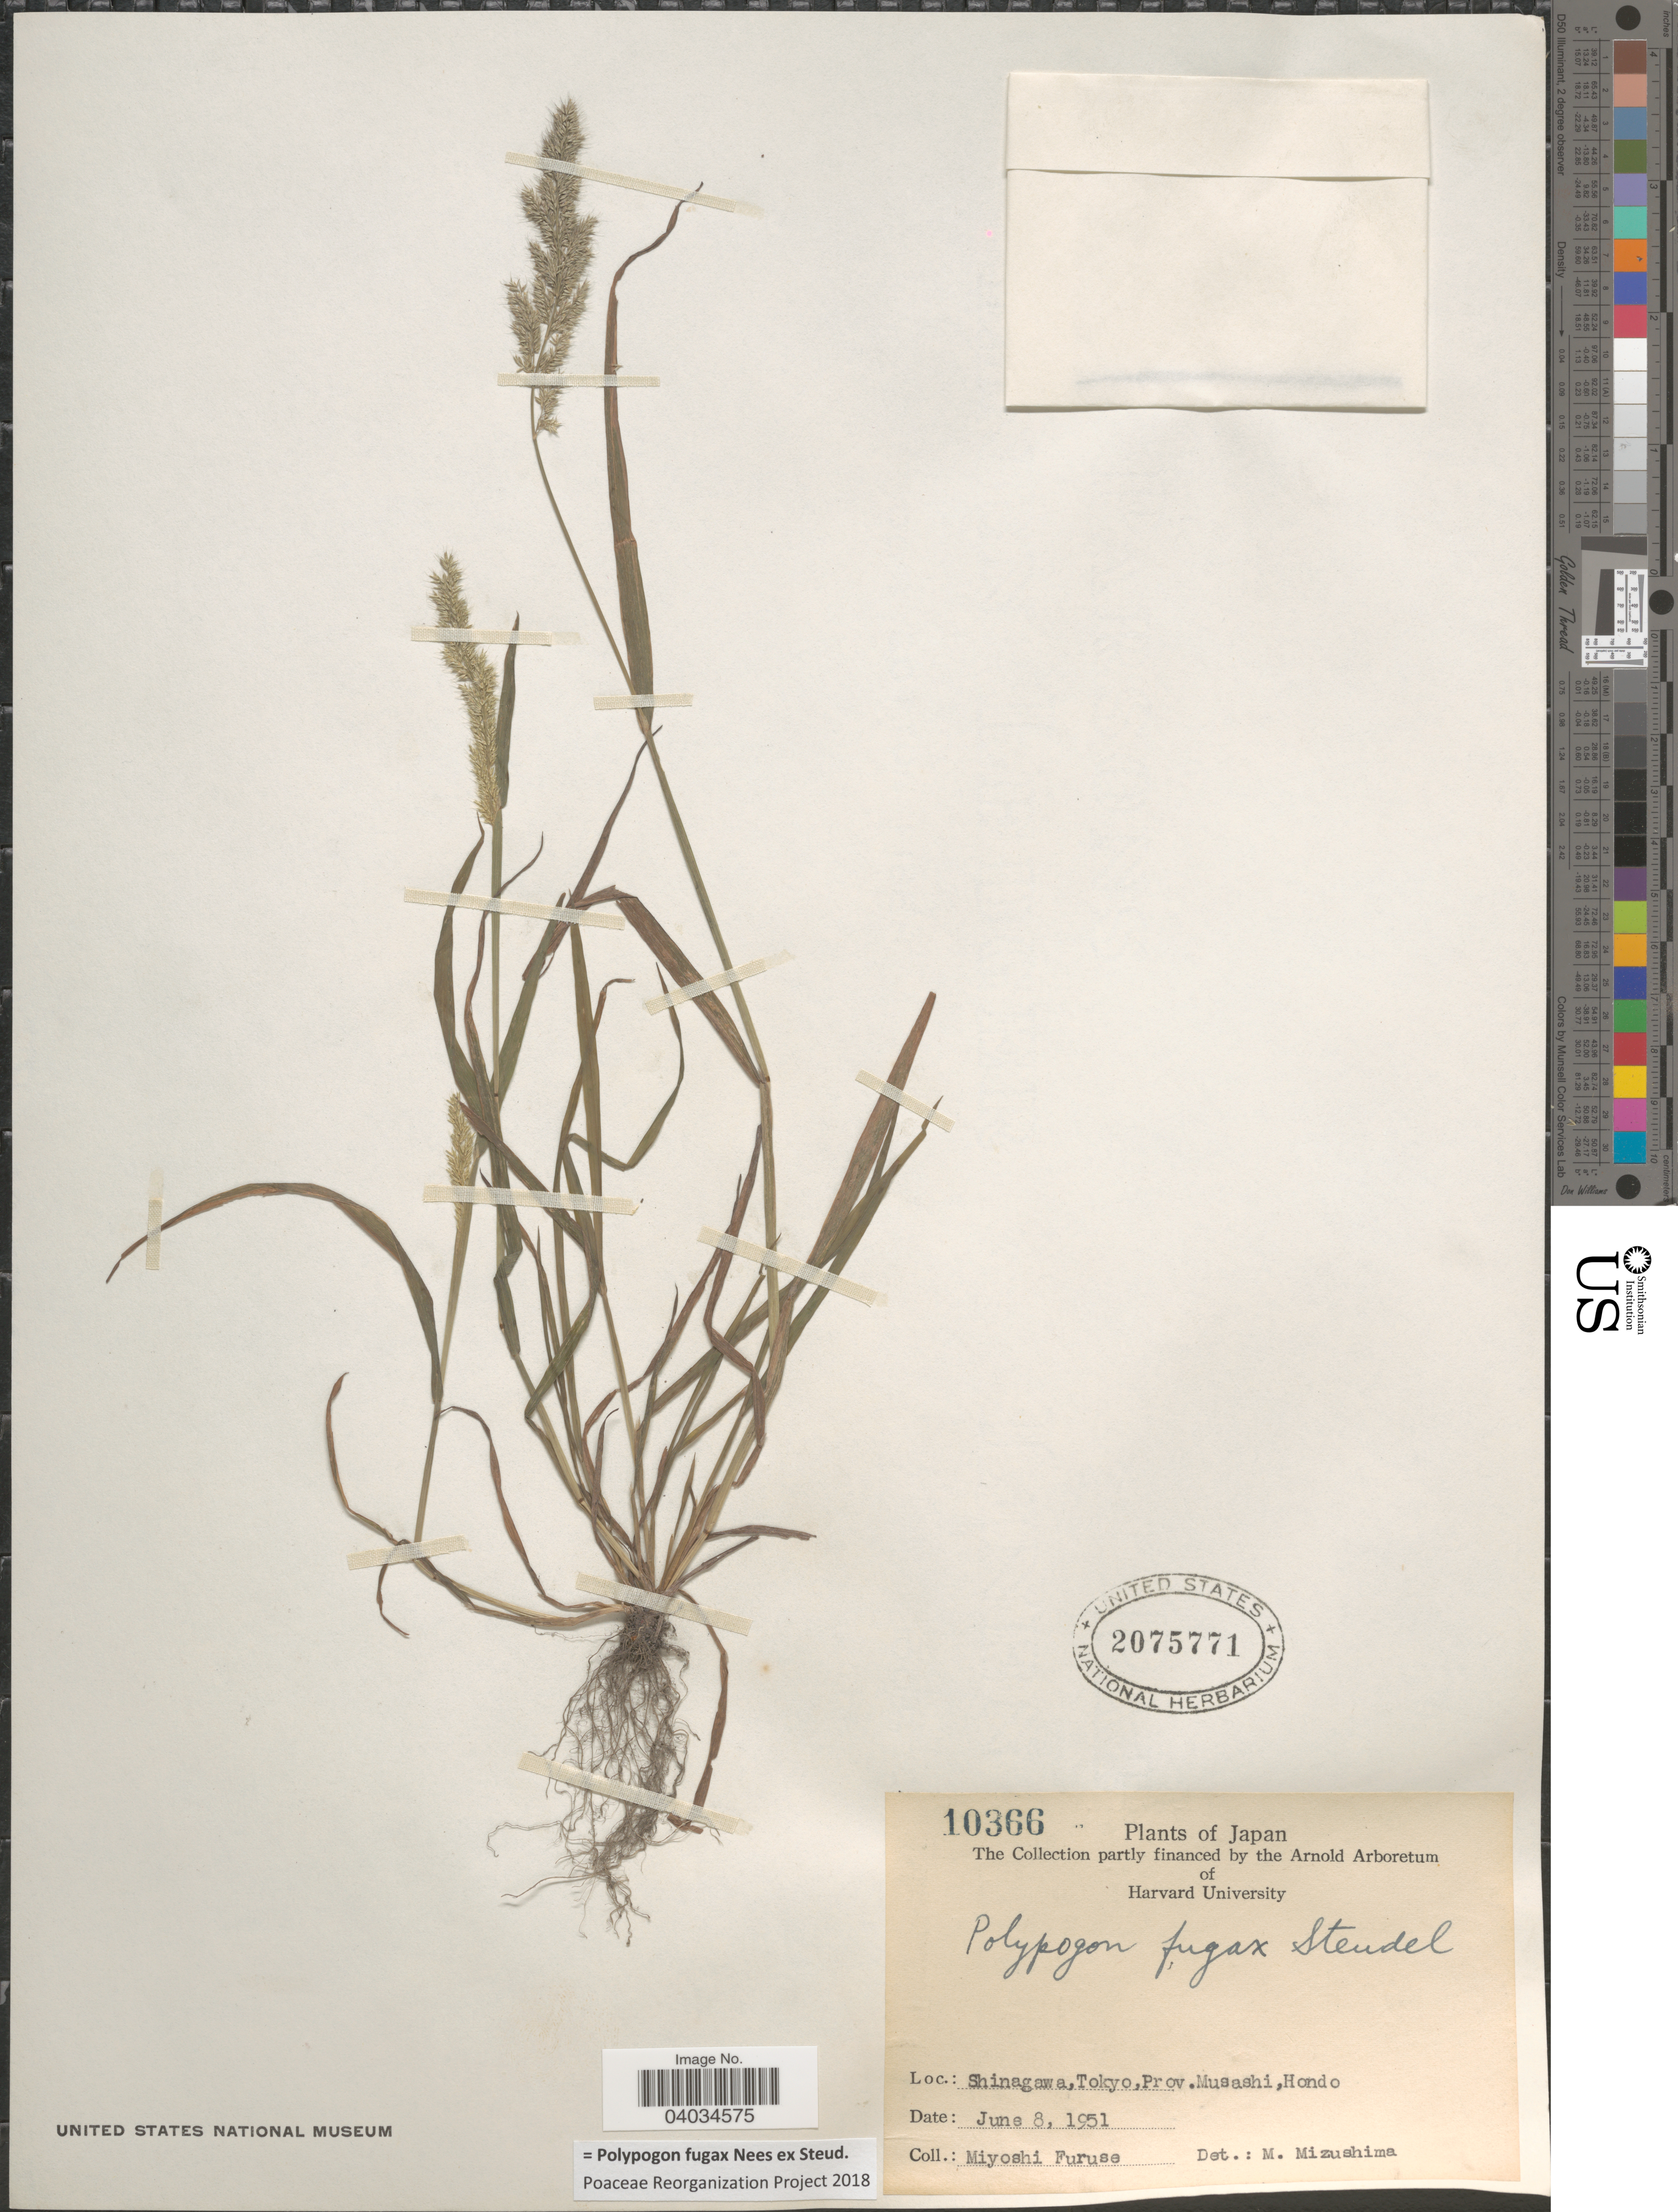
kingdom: Plantae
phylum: Tracheophyta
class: Liliopsida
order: Poales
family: Poaceae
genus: Polypogon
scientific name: Polypogon fugax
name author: Nees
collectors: M. Furuse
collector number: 10366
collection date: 1951-06-08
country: Japan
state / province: Tokyo, Federal City of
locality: Shinagawa, Tokyo, Prov. Musashi, Hondo.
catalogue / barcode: US 2075771